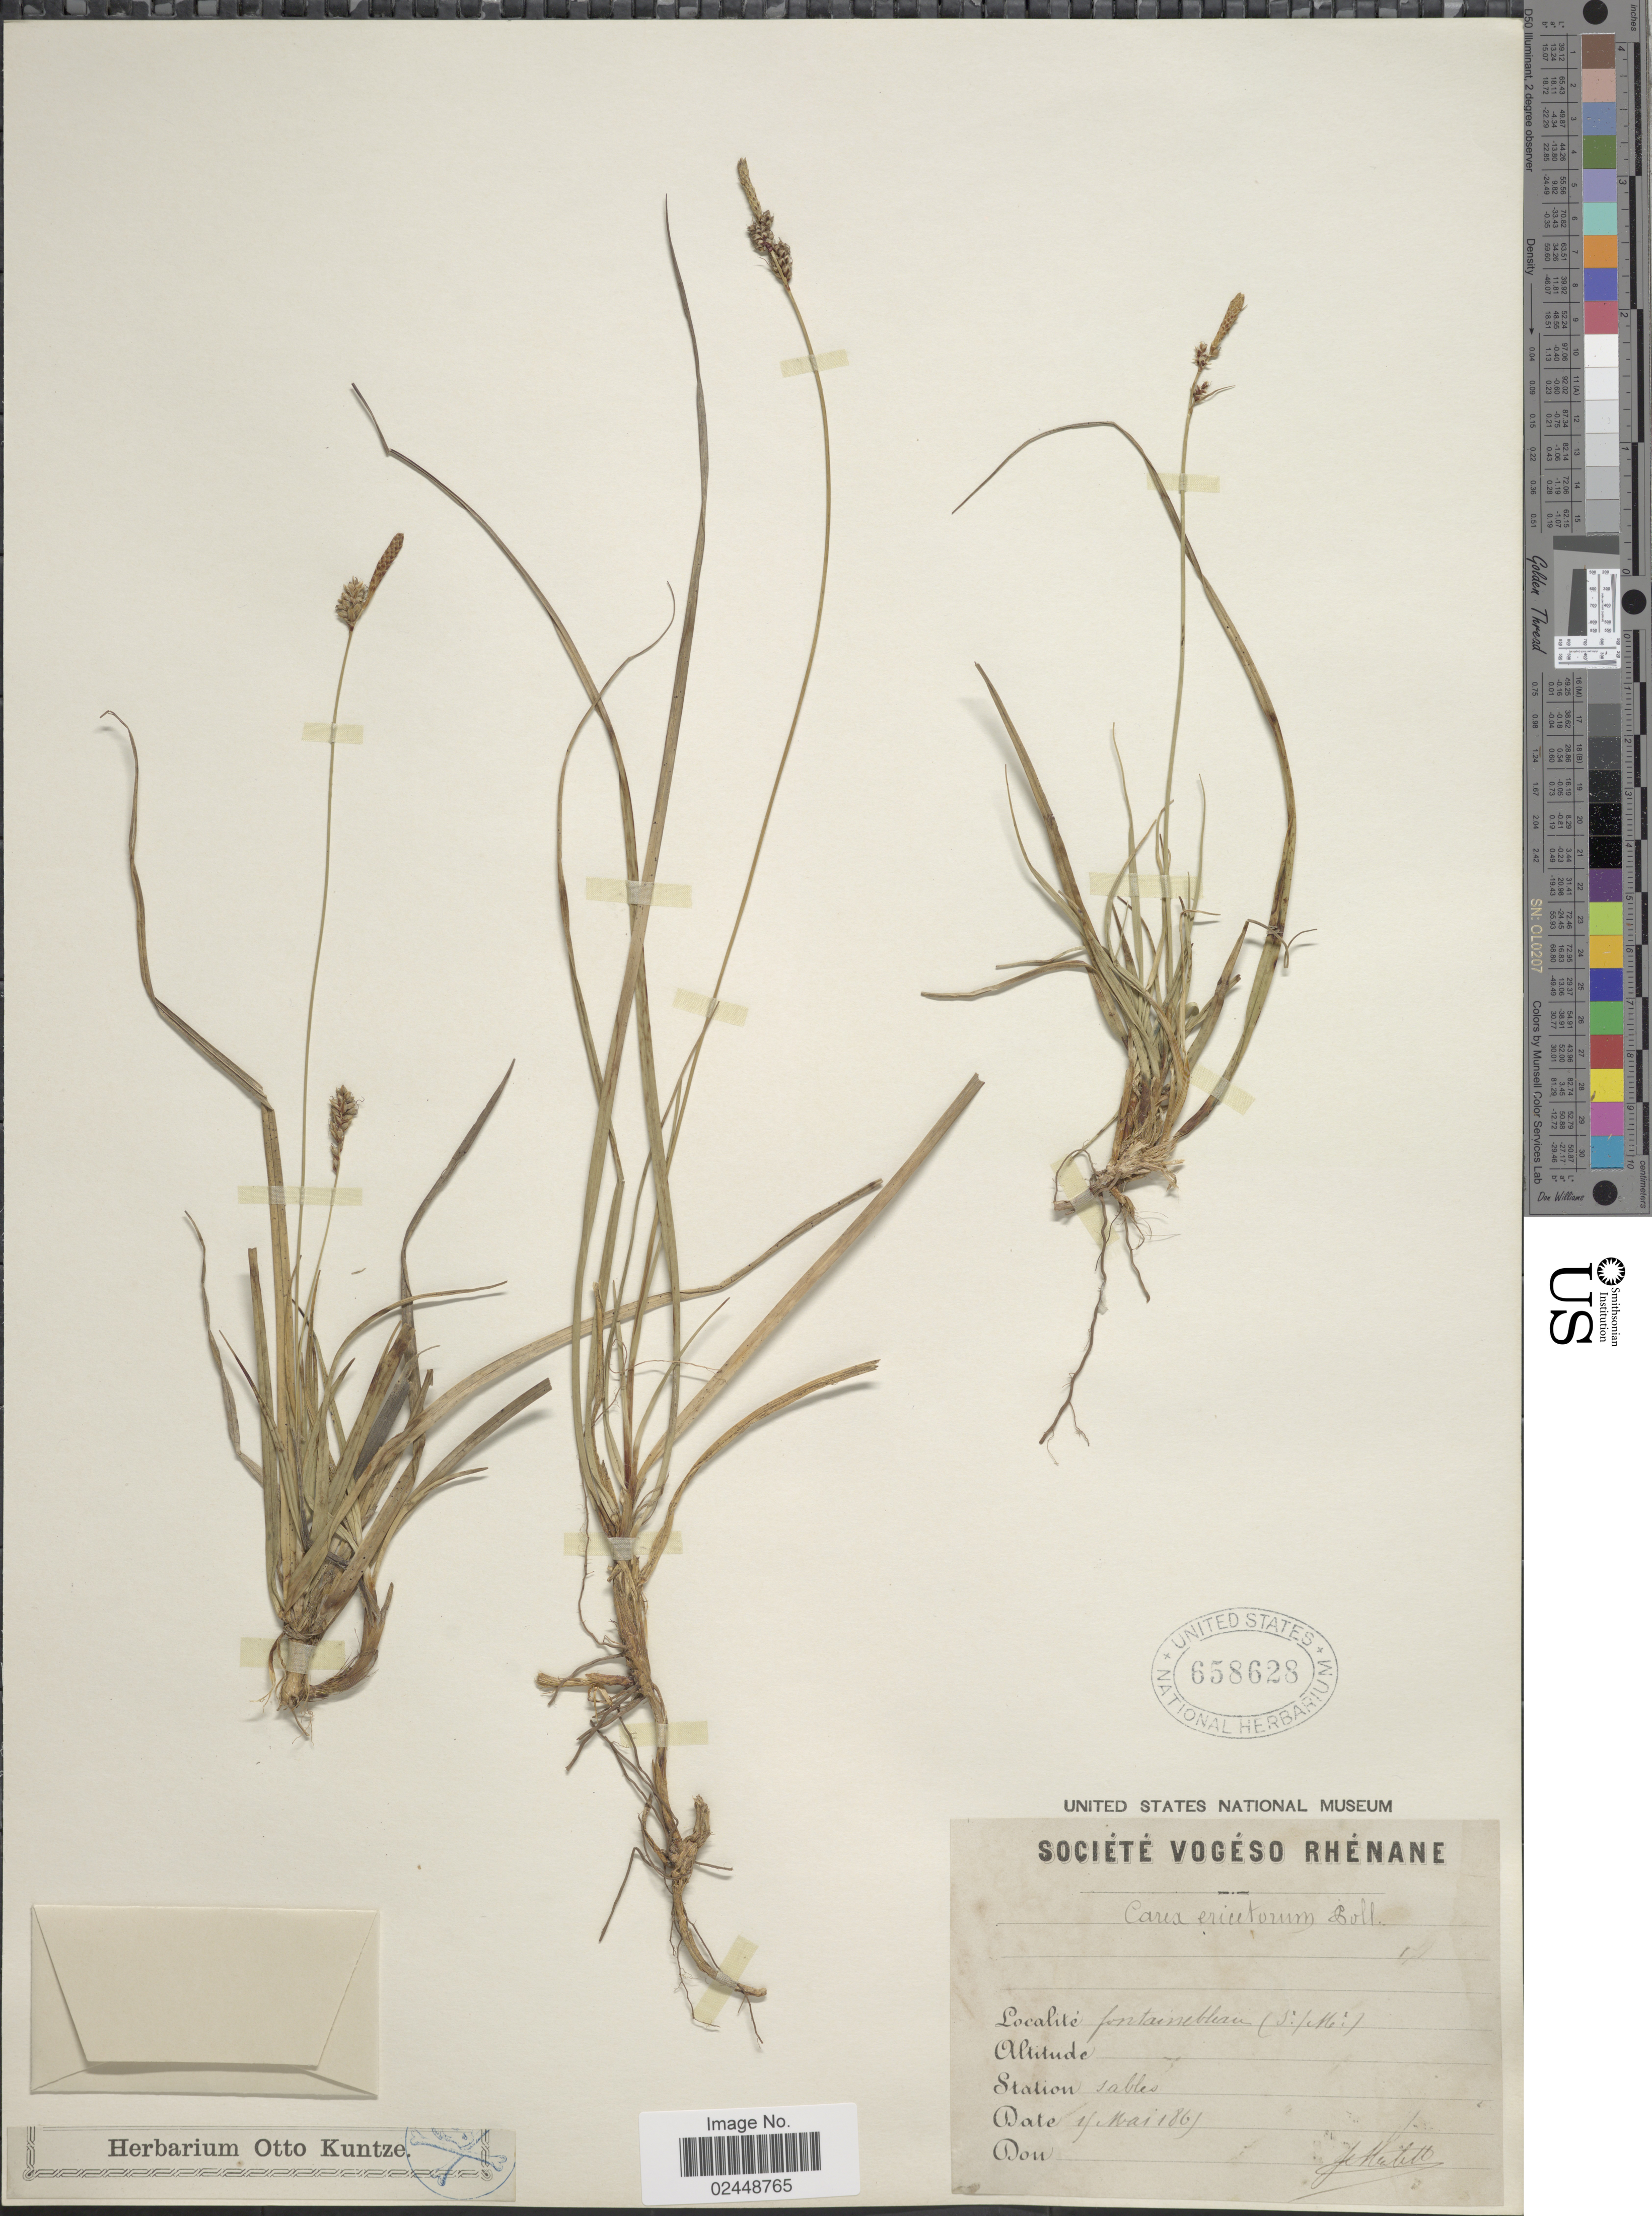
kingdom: Plantae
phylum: Tracheophyta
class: Liliopsida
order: Poales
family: Cyperaceae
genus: Carex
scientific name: Carex ericetorum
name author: Pollich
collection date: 1861-05-15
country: France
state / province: Île-de-France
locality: Fontainebleau (di pittei)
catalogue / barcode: US 658628